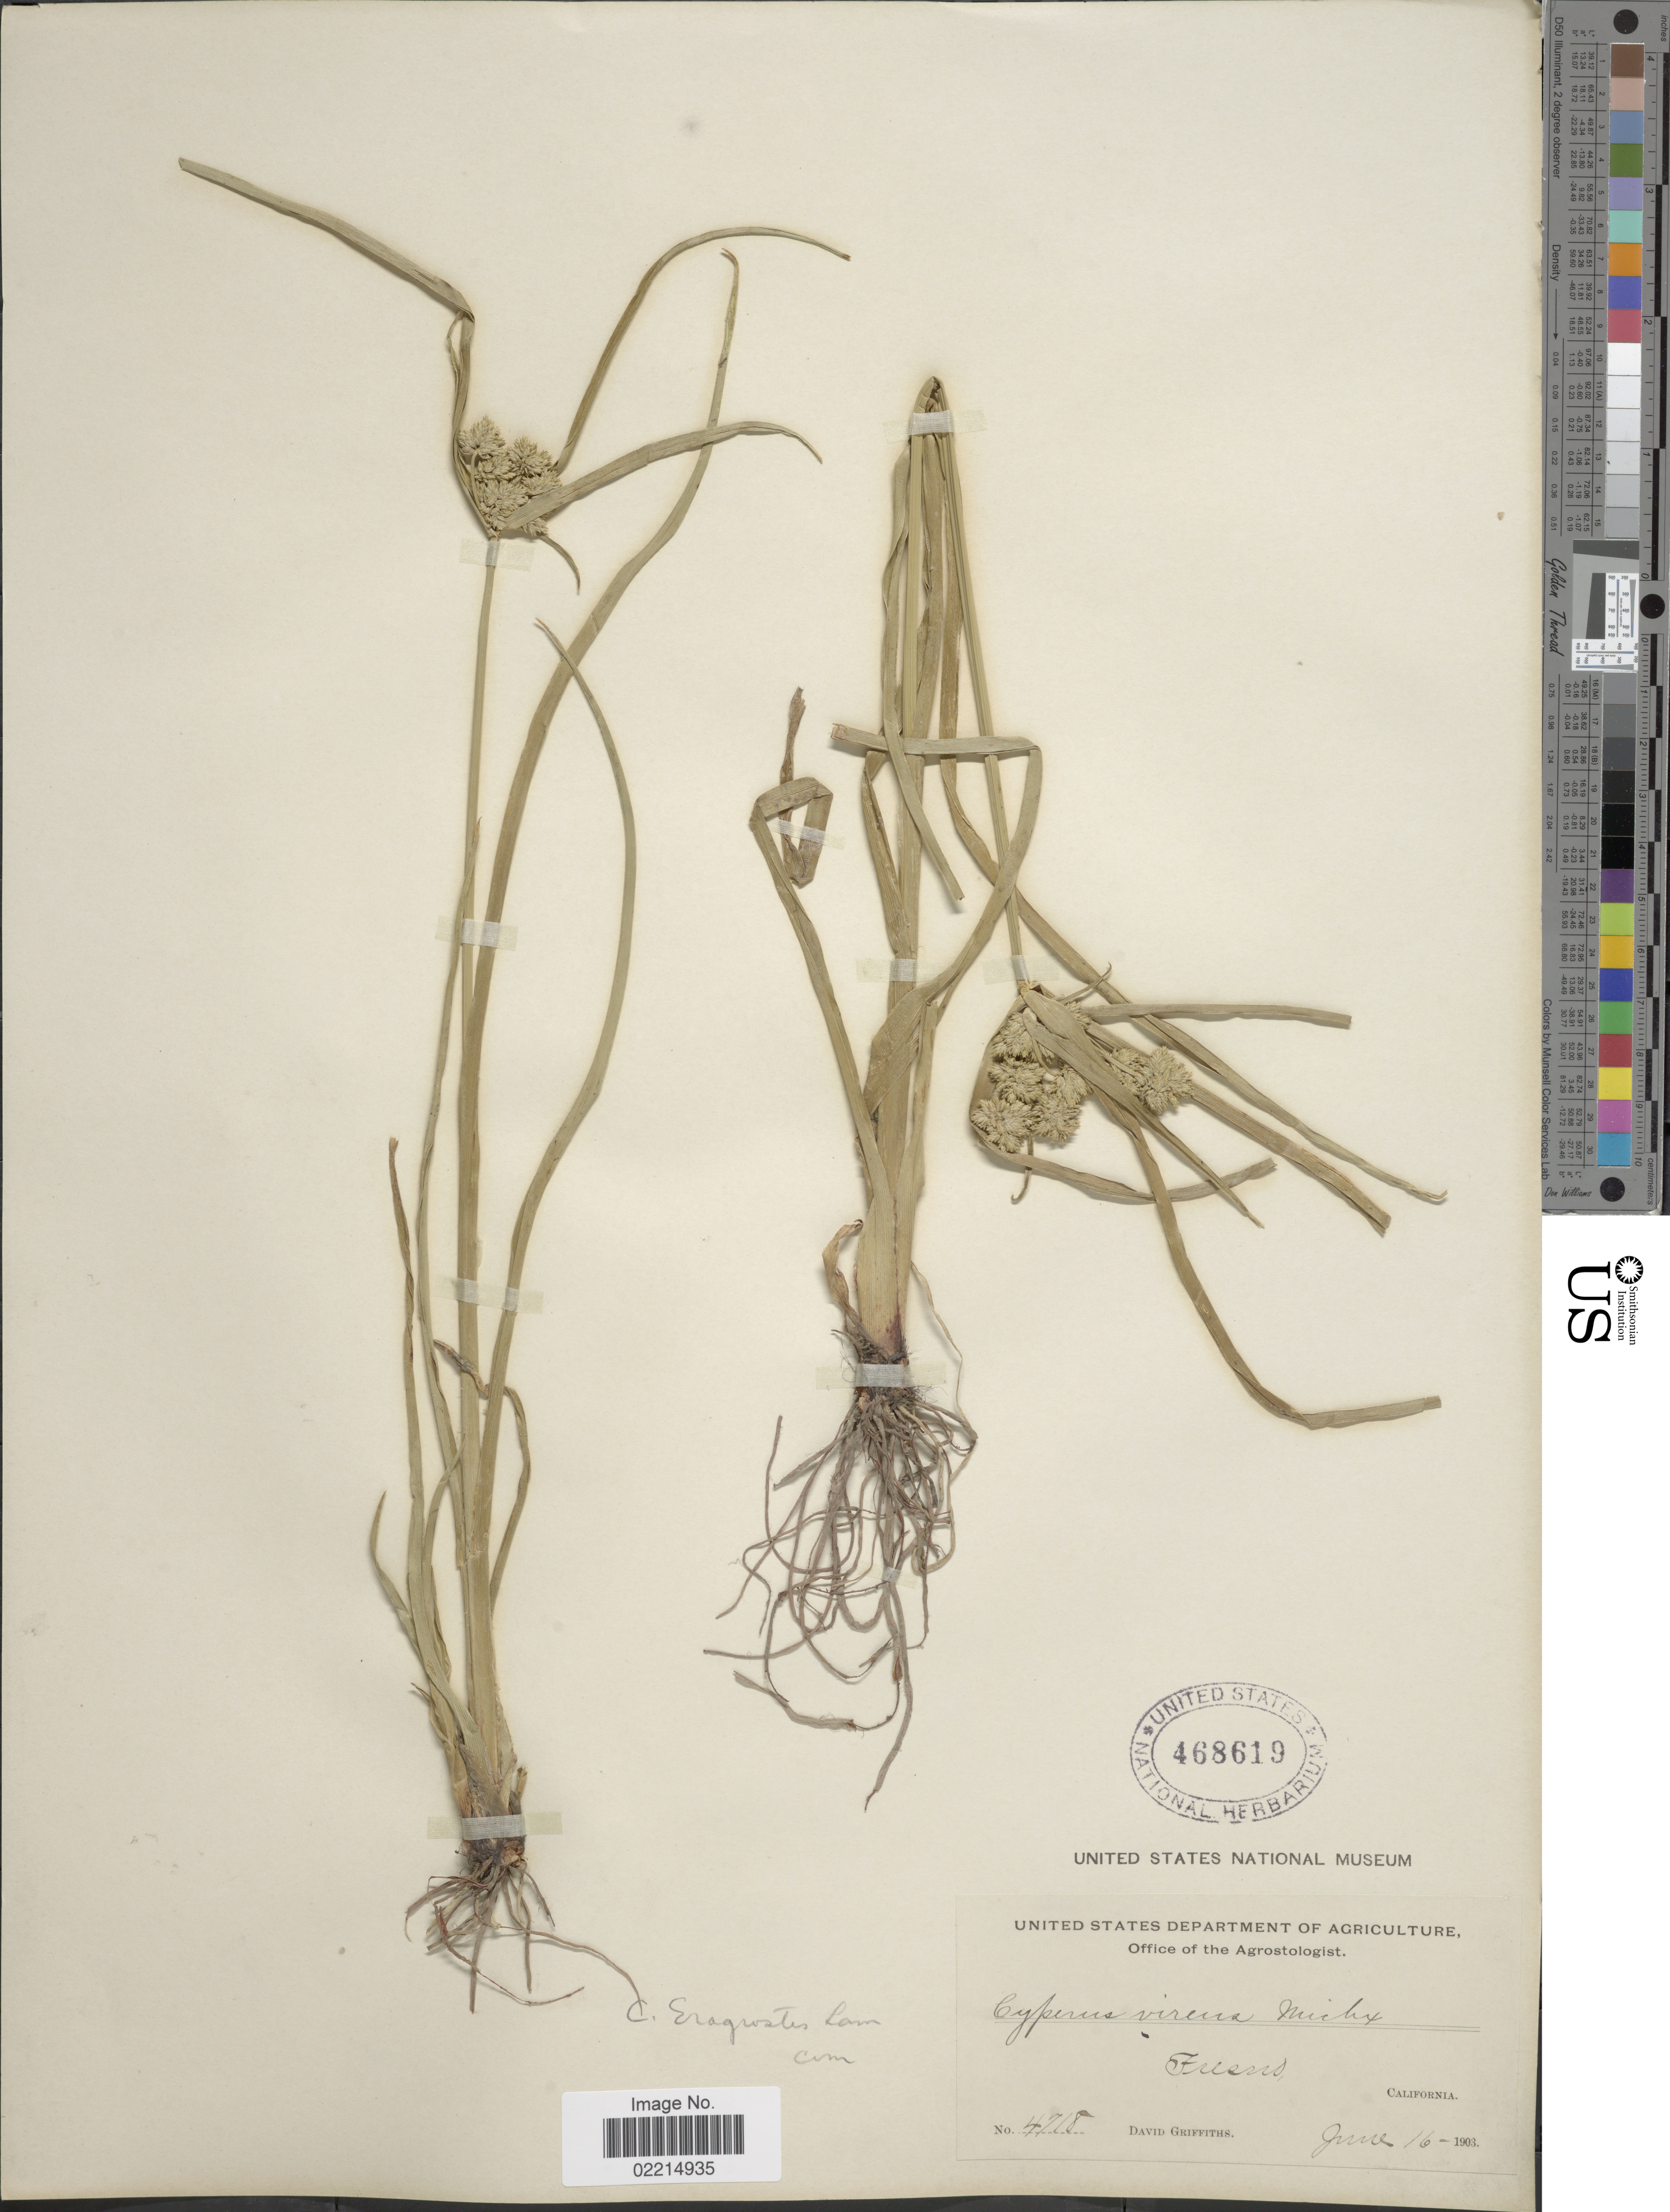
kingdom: Plantae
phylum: Tracheophyta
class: Liliopsida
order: Poales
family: Cyperaceae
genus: Cyperus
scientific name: Cyperus eragrostis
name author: Lam.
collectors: D. Griffiths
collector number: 4718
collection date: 1903-06-16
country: United States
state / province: California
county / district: Fresno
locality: Fresno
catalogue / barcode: US 46819